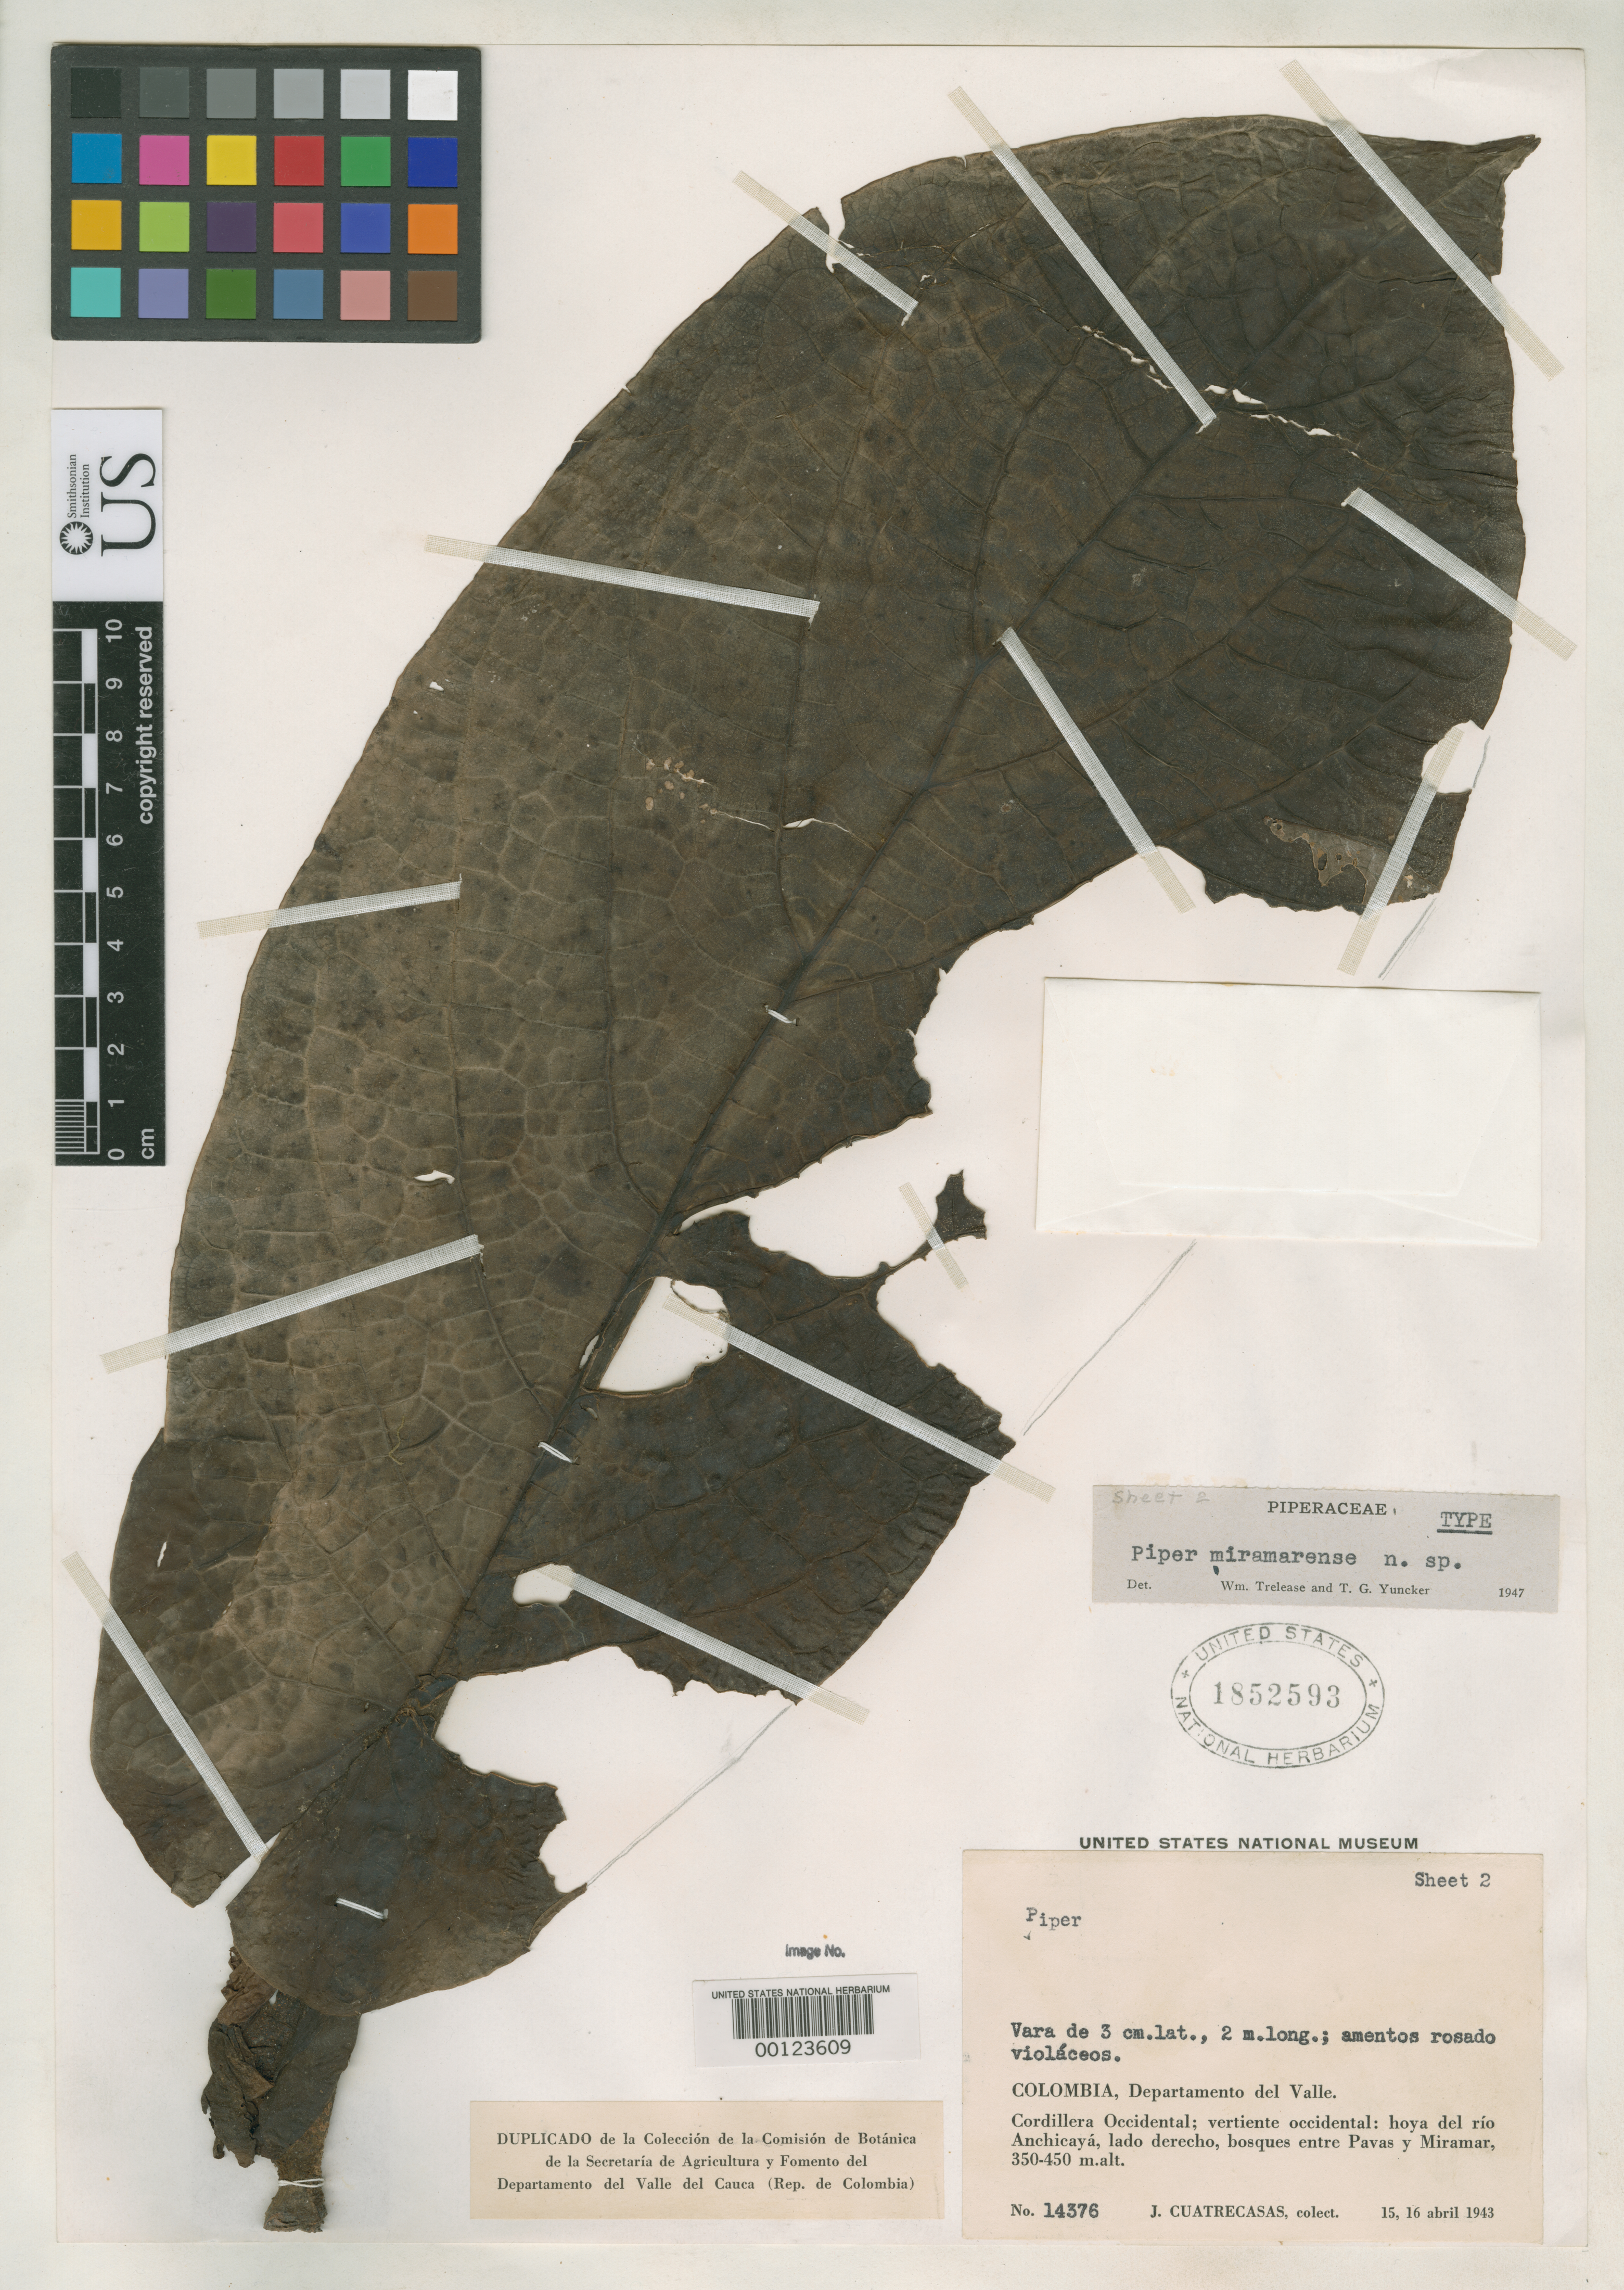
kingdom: Plantae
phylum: Tracheophyta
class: Magnoliopsida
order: Piperales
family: Piperaceae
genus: Piper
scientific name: Piper miramarense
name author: Trel. & Yunck.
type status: Holotype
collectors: J. Cuatrecasas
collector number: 14376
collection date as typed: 15 Apr 1943 and 16 Apr 1943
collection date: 1943-04-15,1943-04-16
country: Colombia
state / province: Valle del Cauca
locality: Rio Anchicaya, between Pavas and Miramar.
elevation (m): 350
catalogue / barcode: US 1852593